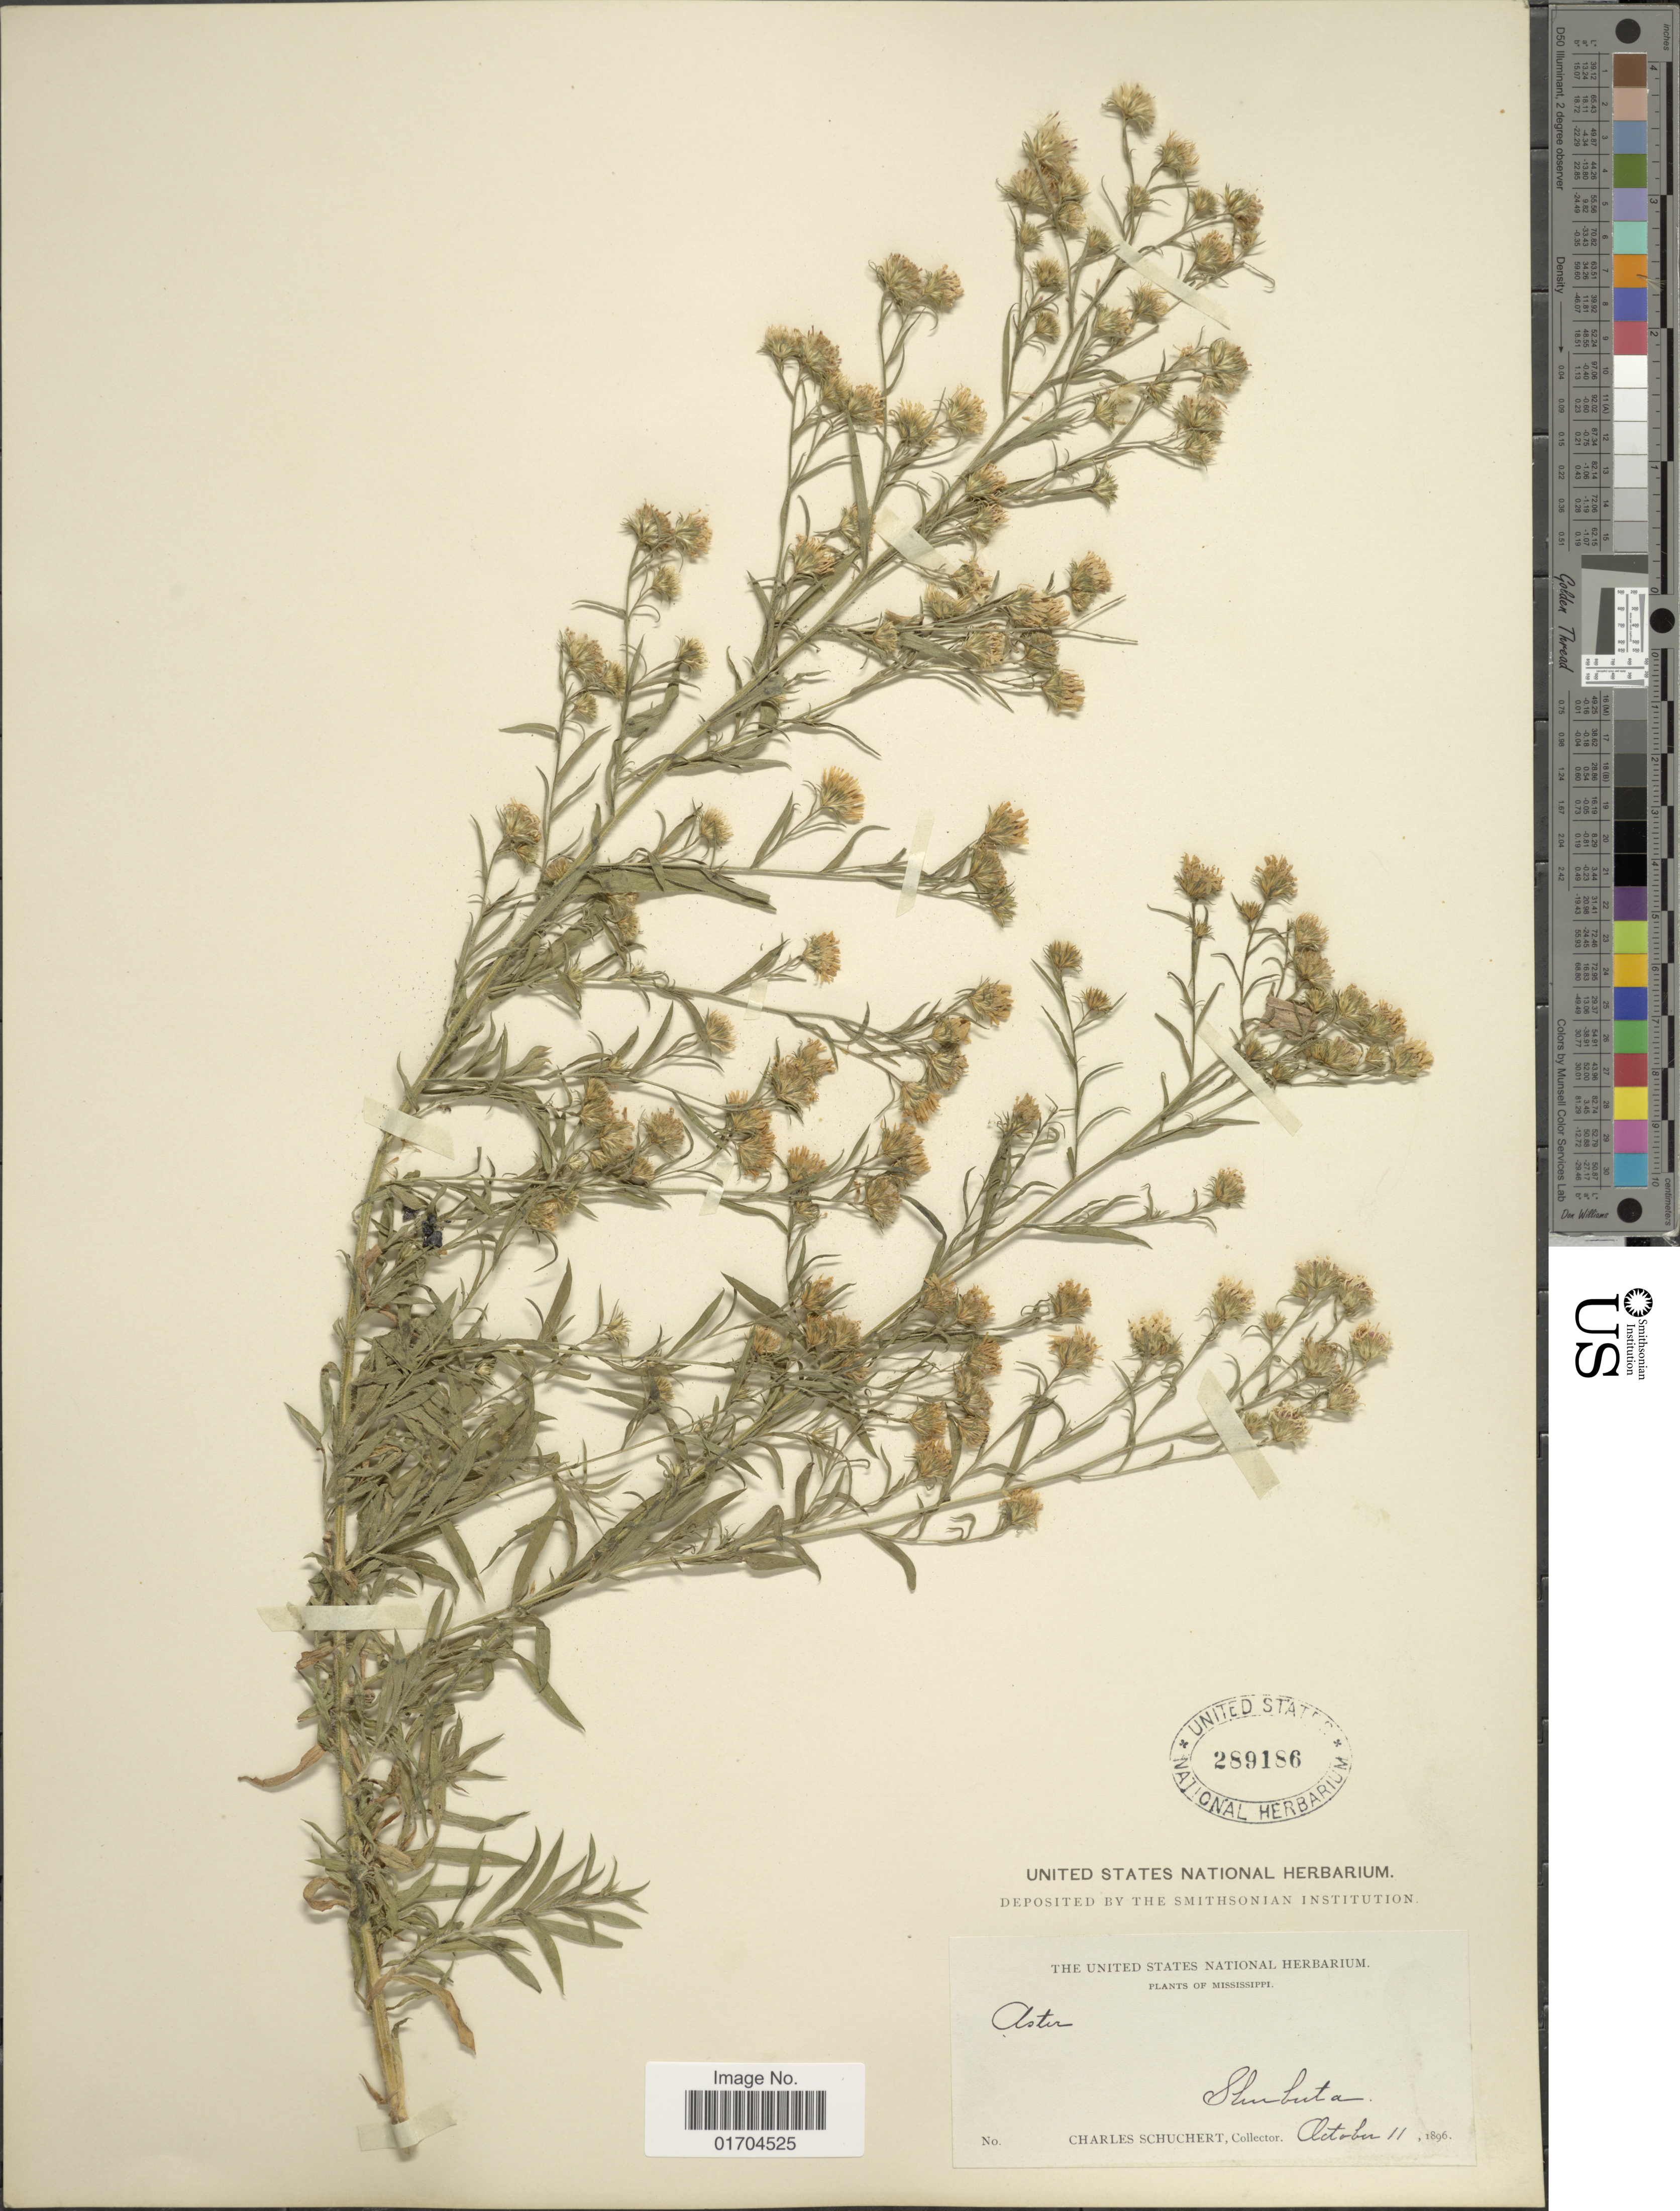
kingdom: Plantae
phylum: Tracheophyta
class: Magnoliopsida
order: Asterales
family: Asteraceae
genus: Symphyotrichum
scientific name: Symphyotrichum sp.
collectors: C. Schuchert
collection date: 1896-10-11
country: United States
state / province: Mississippi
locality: Shubuta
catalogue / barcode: US 289186